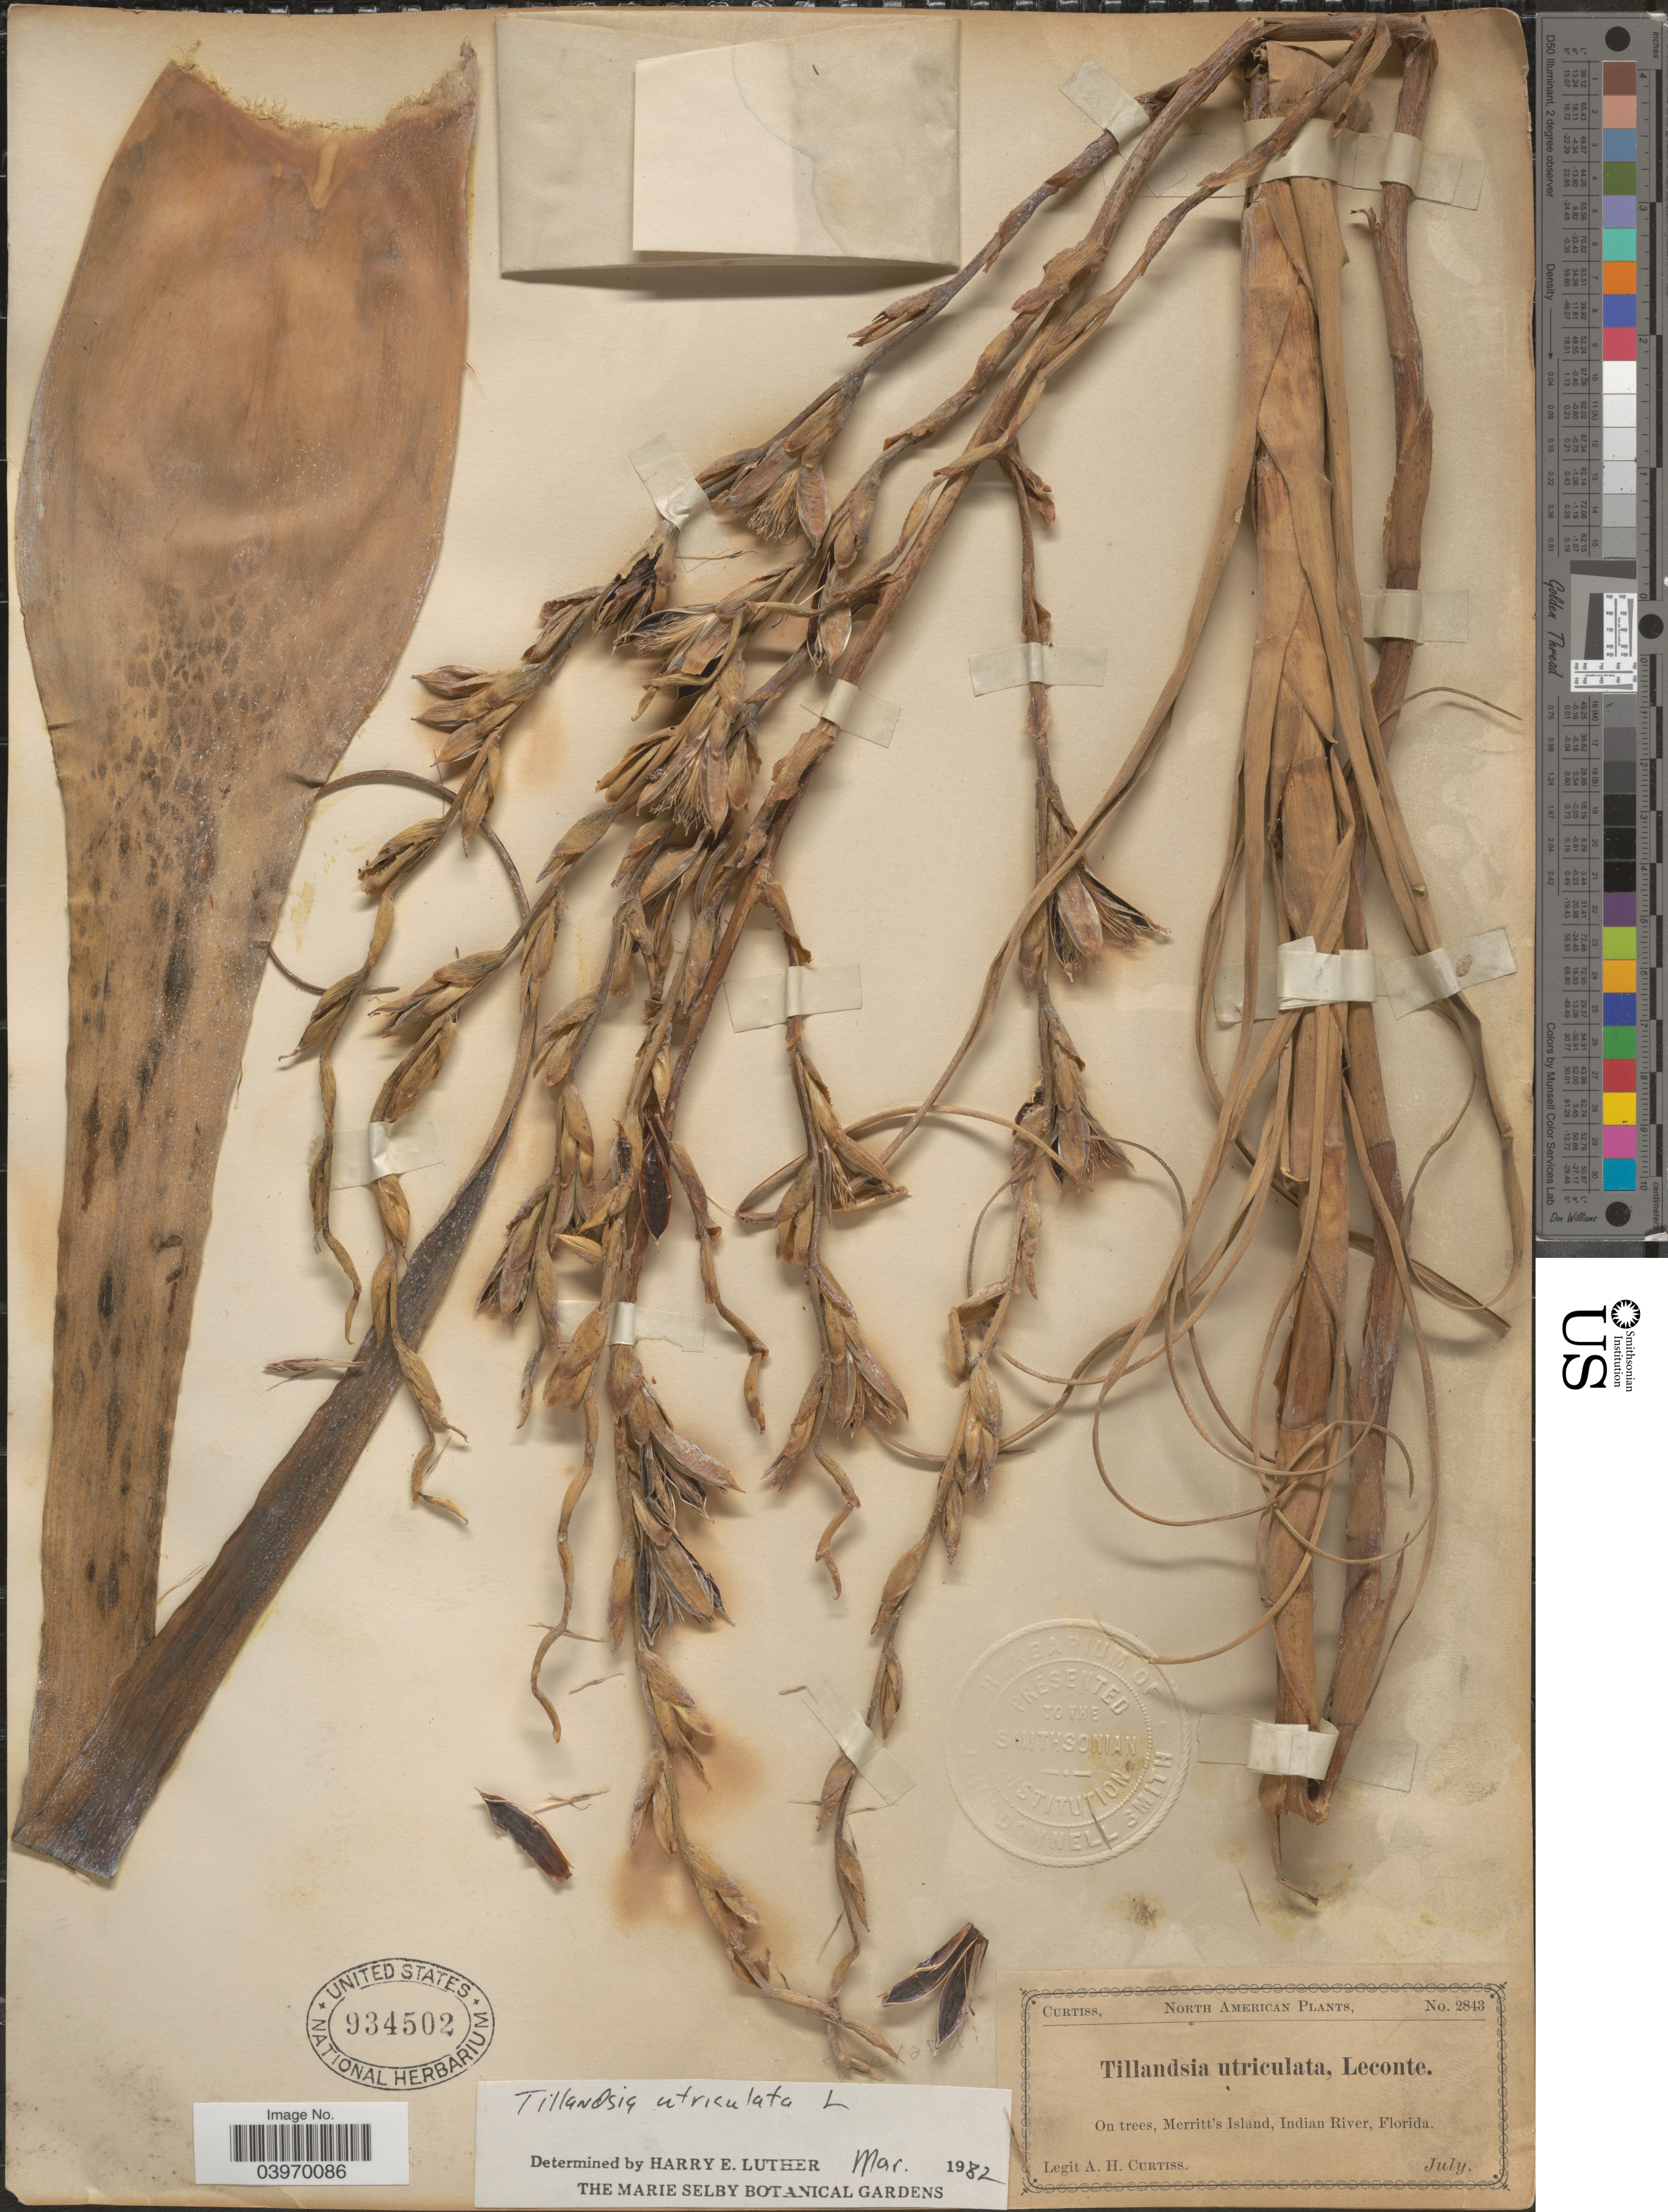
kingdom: Plantae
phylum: Tracheophyta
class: Liliopsida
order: Poales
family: Bromeliaceae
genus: Tillandsia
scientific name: Tillandsia utriculata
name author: L.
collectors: A. H. Curtiss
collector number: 2843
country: United States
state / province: Florida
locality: On trees, Merritt's Island, Indian River.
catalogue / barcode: US 934502